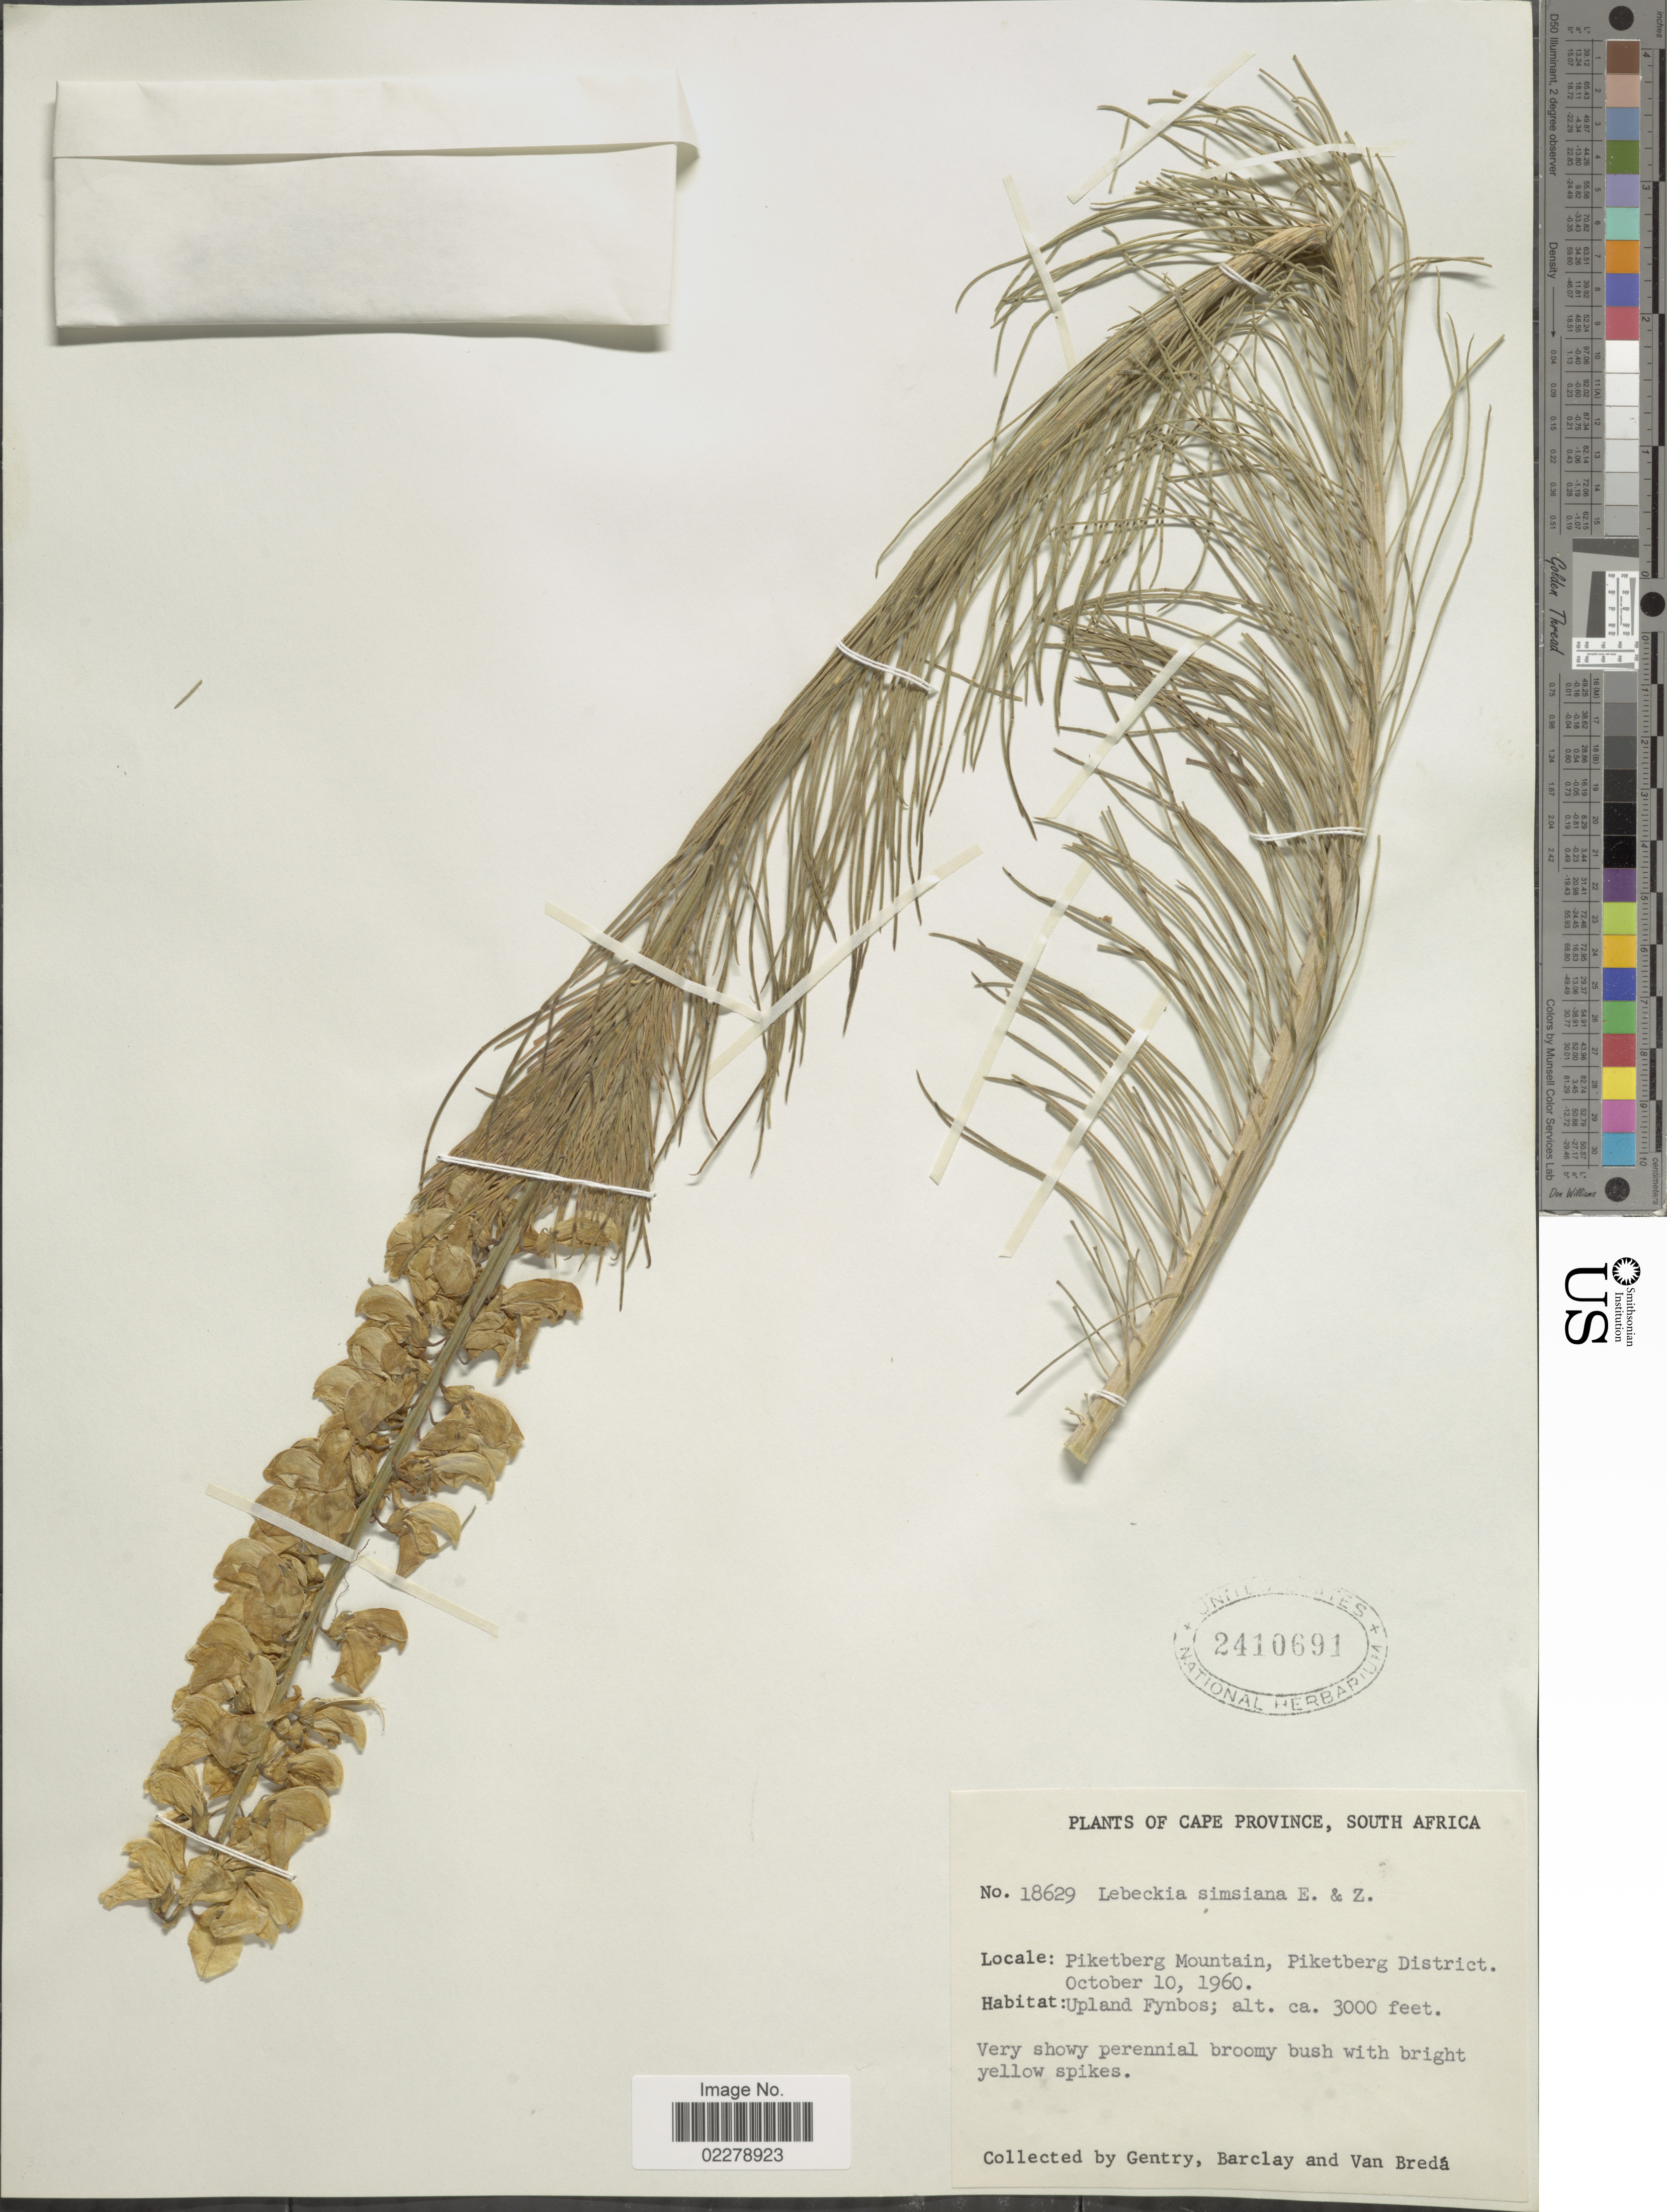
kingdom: Plantae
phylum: Tracheophyta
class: Magnoliopsida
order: Fabales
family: Fabaceae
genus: Lebeckia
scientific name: Lebeckia simsiana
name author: Eckl. & Zeyh.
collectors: Gentry, --, -- Barclay & Van Bredá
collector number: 18629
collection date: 1960-10-10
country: South Africa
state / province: Western Cape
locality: Piketberg Mountain, Piketberg District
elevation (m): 914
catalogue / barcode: US 2410691